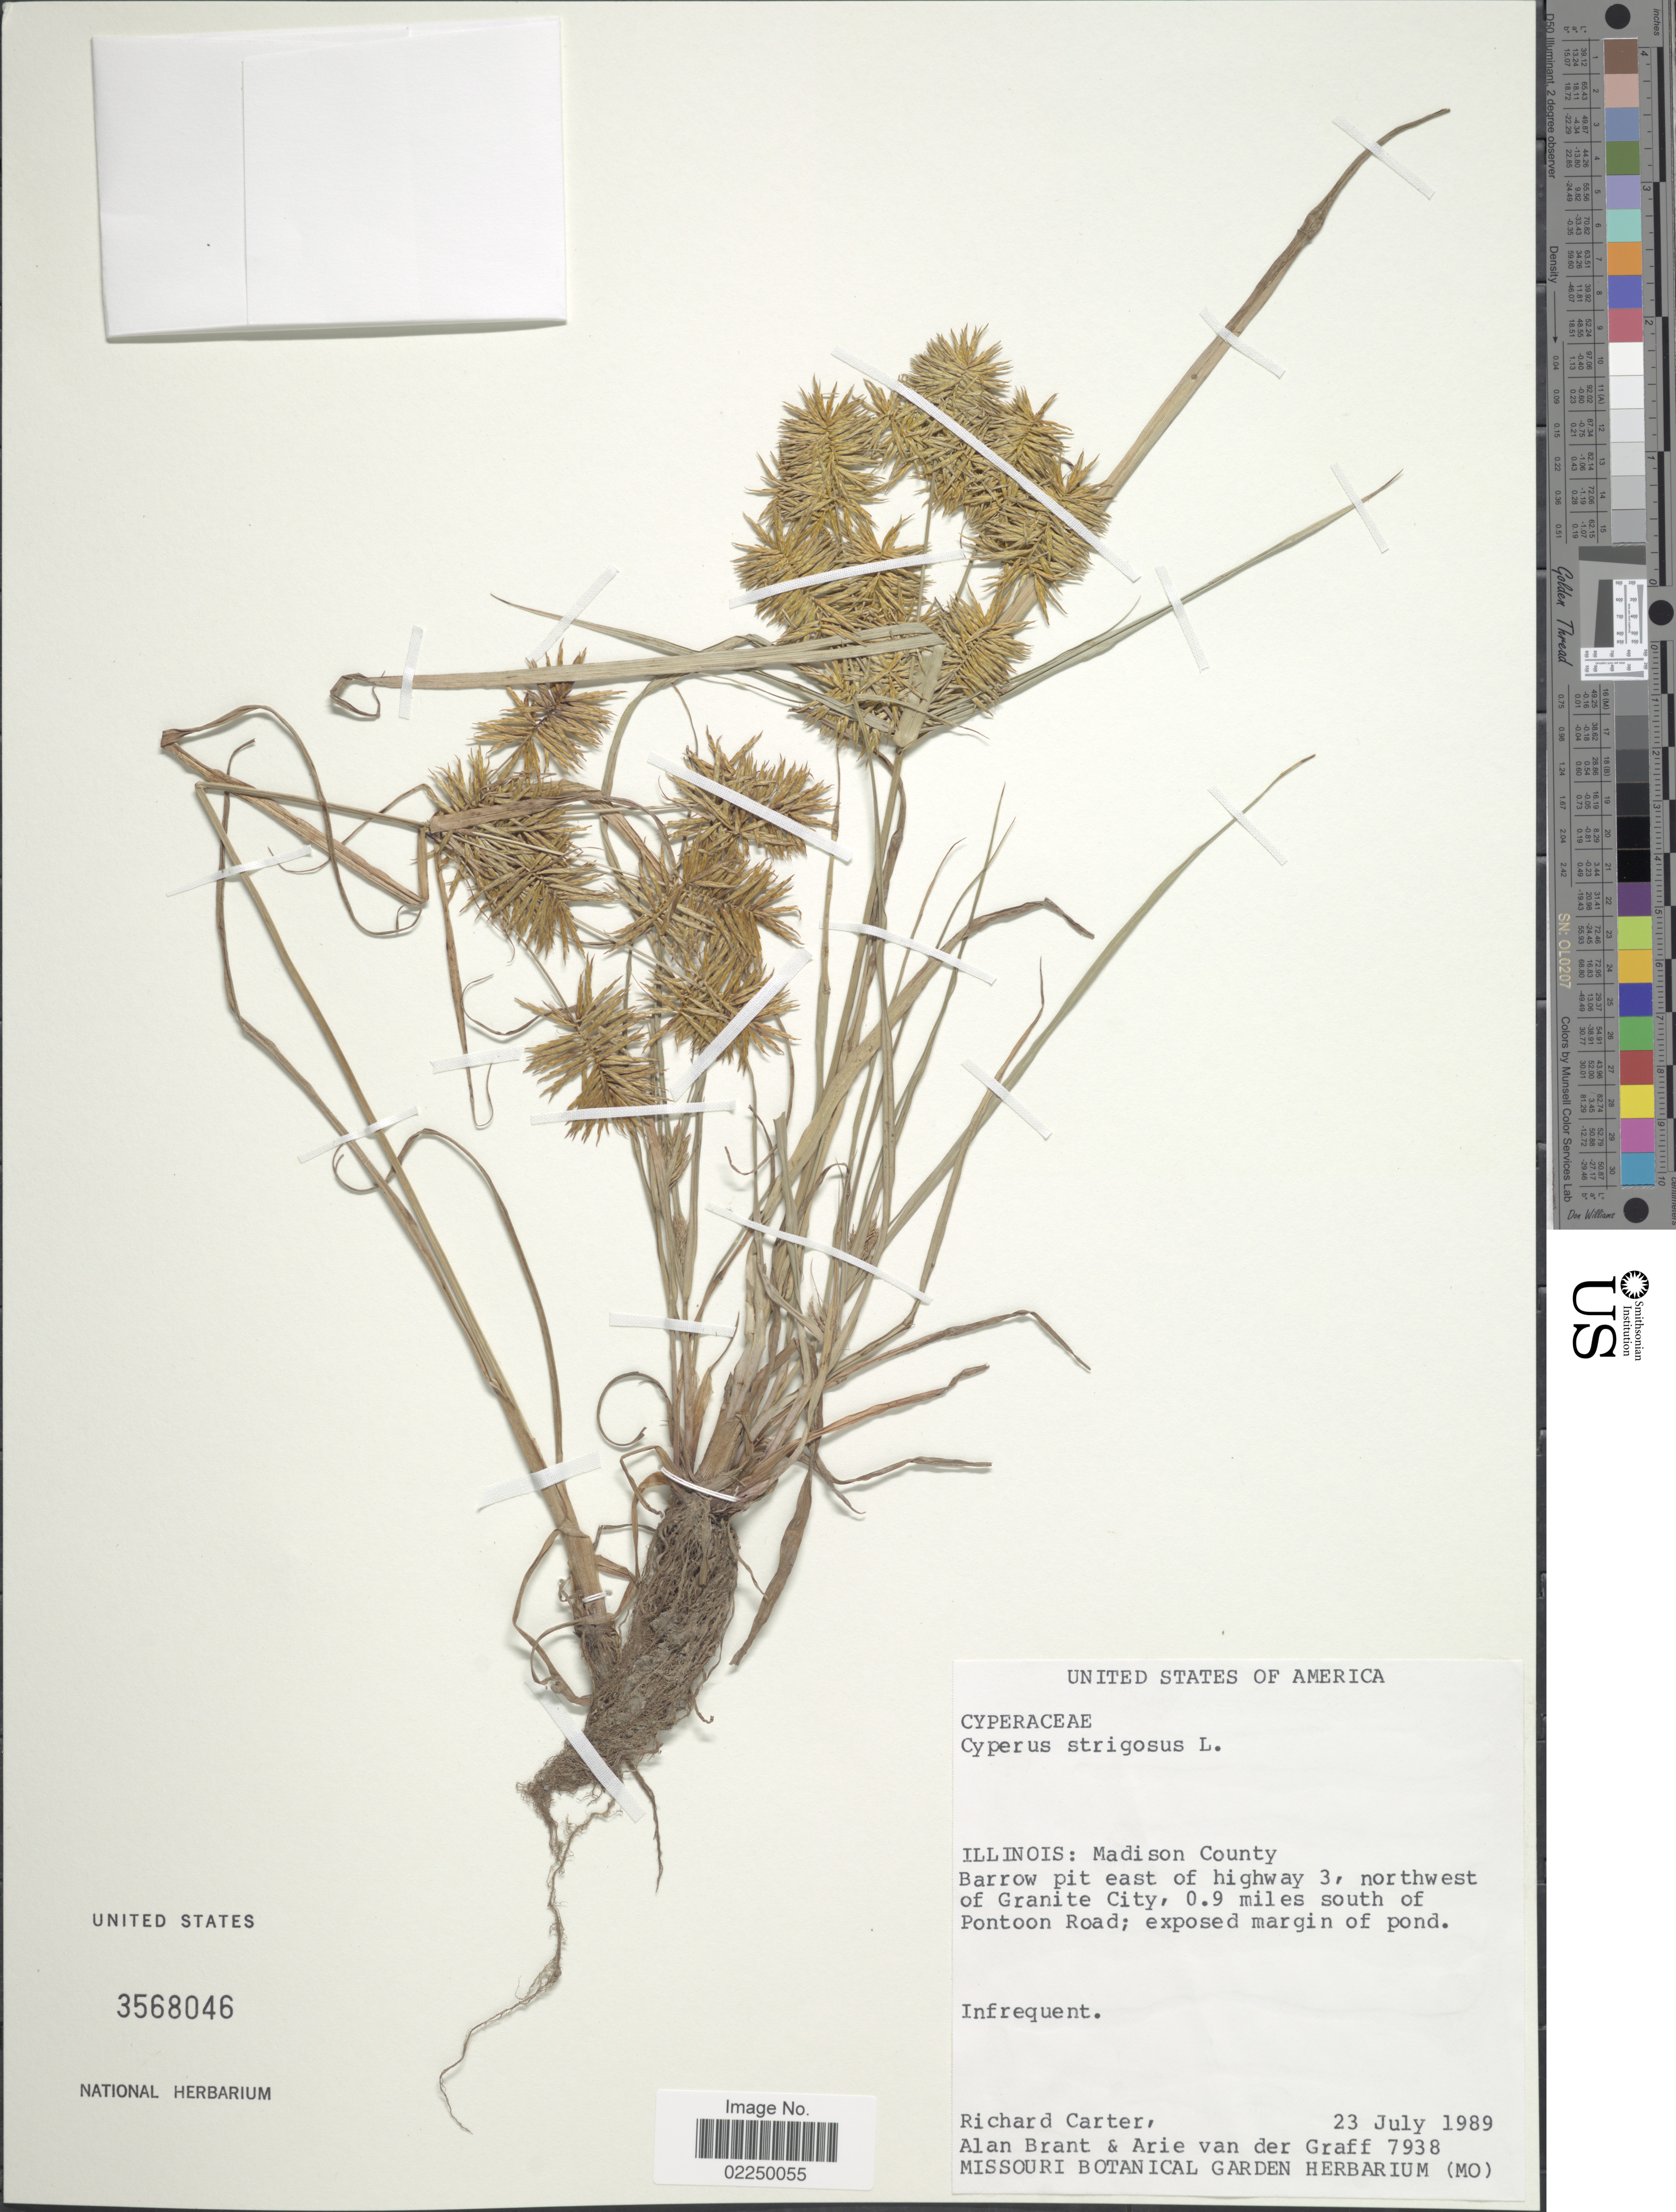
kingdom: Plantae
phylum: Tracheophyta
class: Liliopsida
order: Poales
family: Cyperaceae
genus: Cyperus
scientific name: Cyperus strigosus L.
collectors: R. Carter, A. Brant & A. Graff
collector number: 7938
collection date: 1989-07-23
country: United States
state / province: Illinois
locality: Madison County, Barrow pit east of highway 3, northwest of Granite City, 0.9 miles south of Pontoon Road; exposed margin of pond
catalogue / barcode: US 3568046